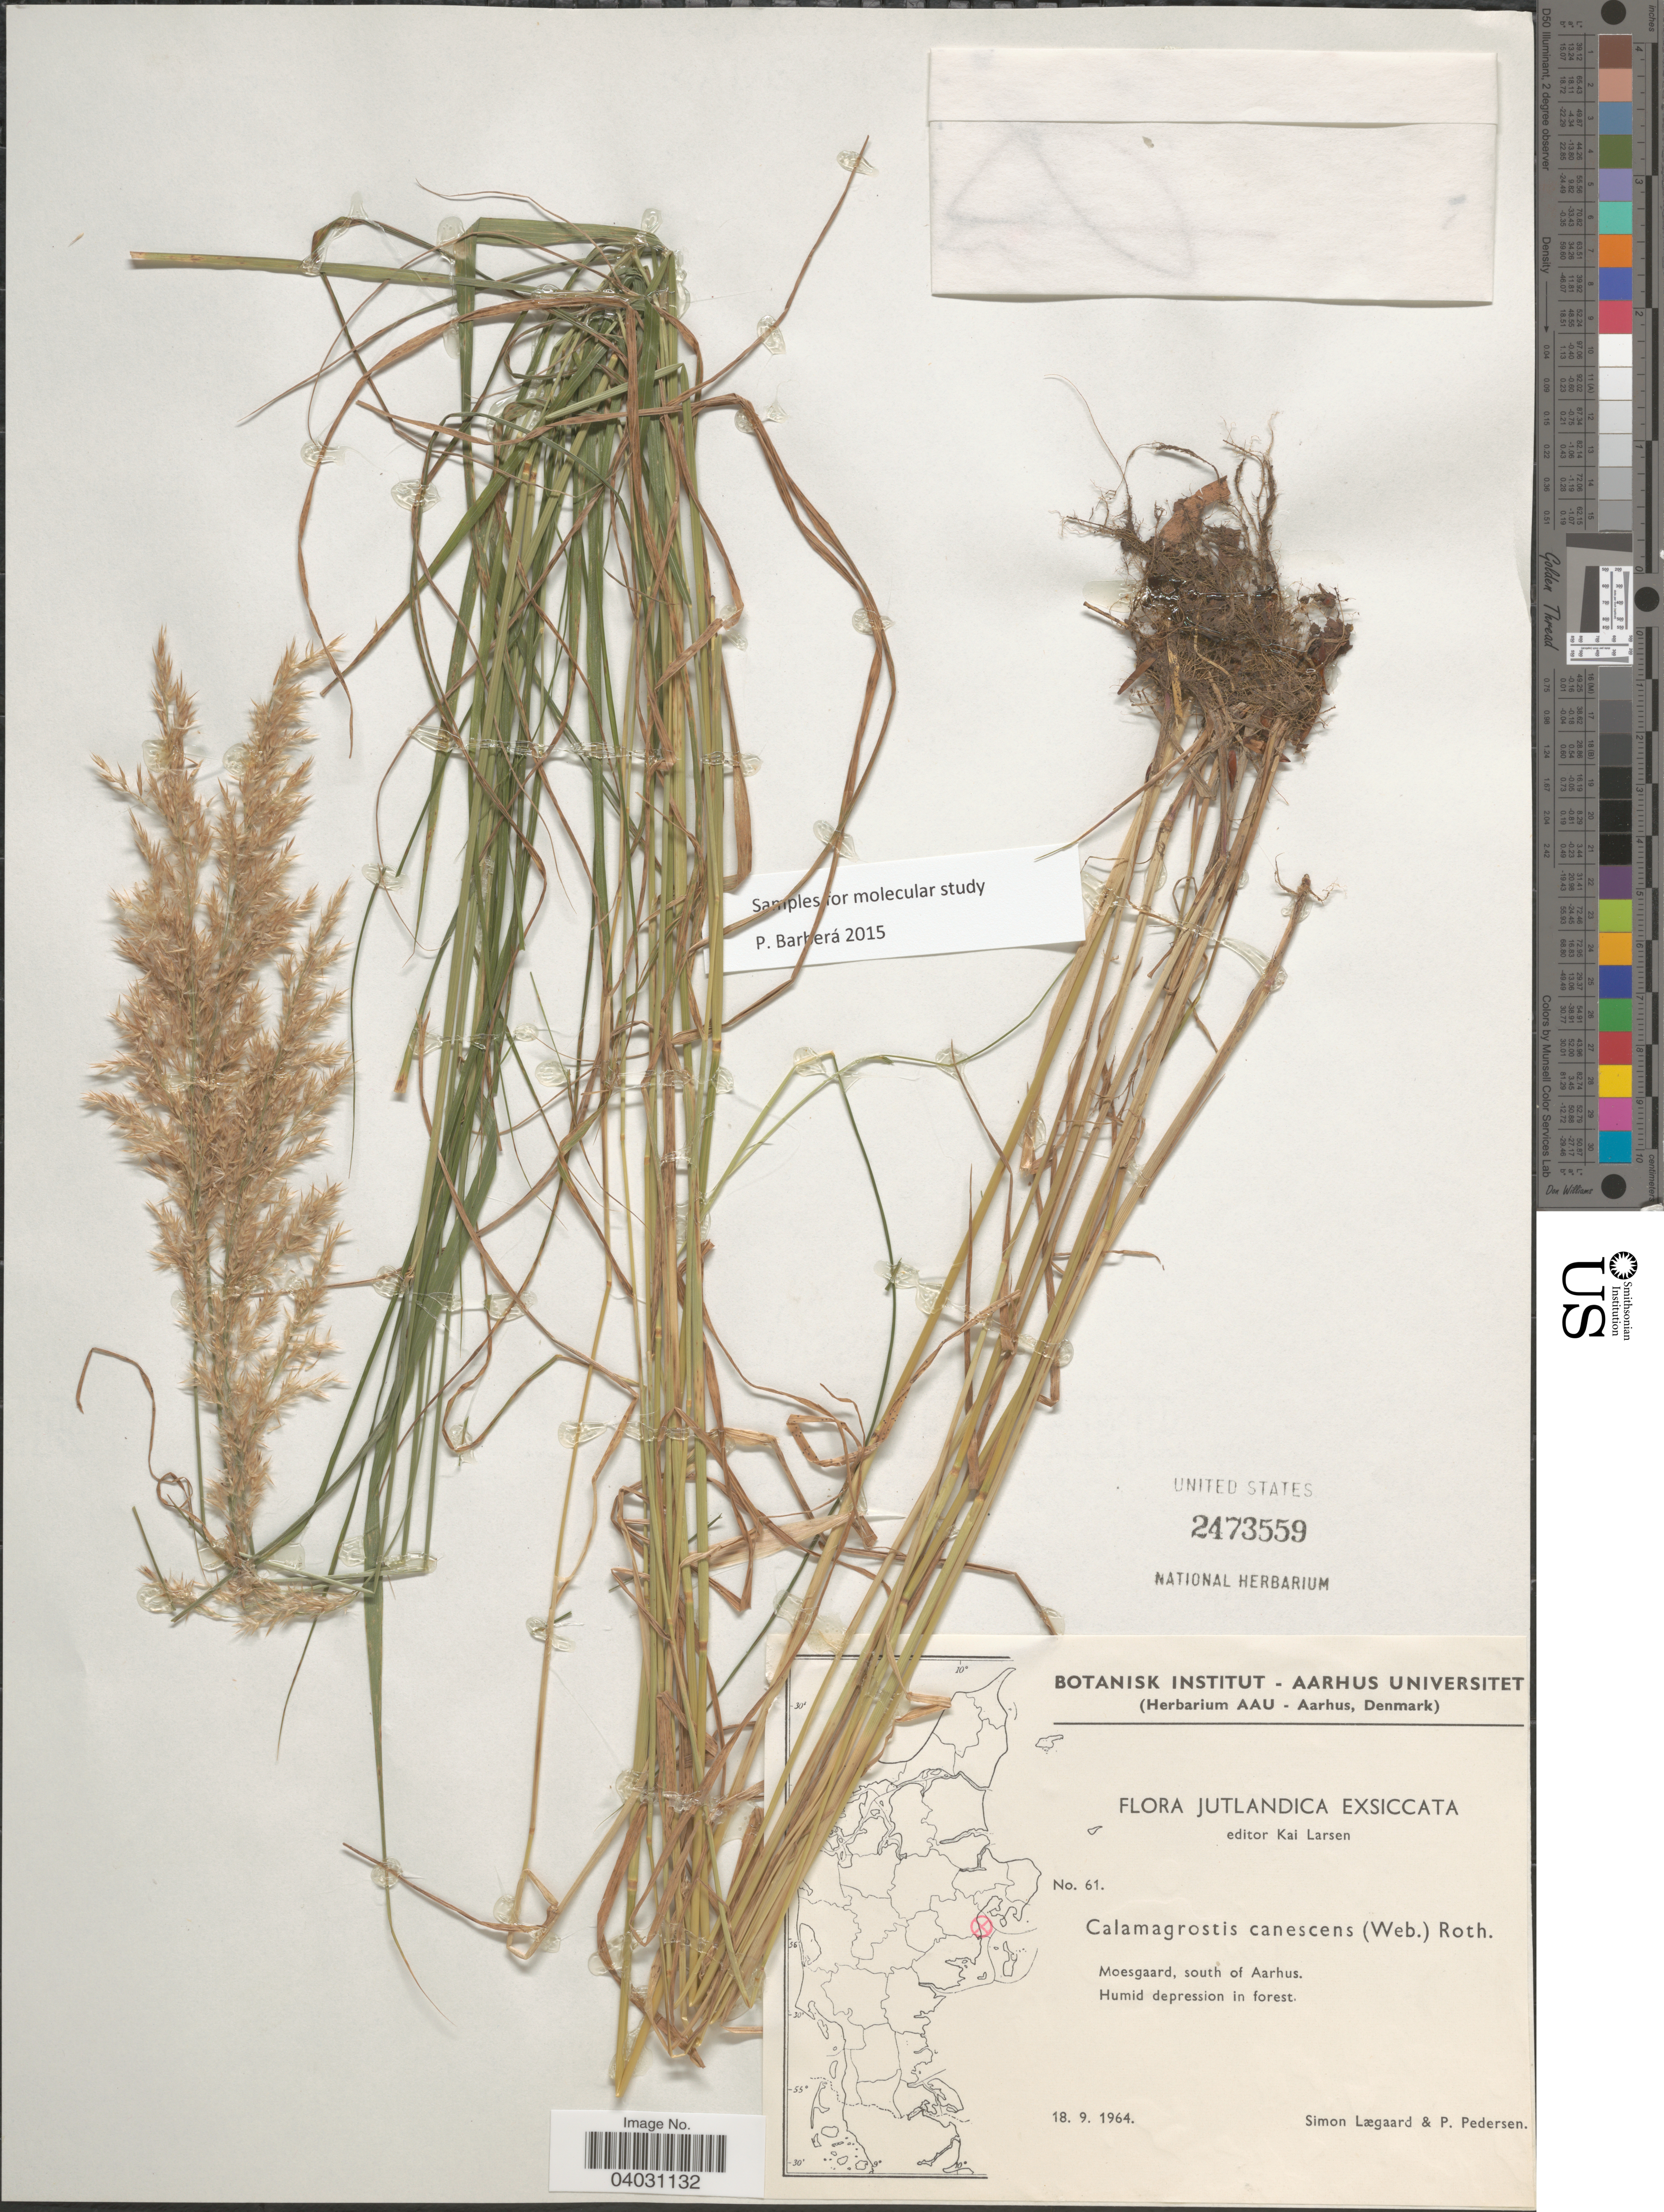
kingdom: Plantae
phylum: Tracheophyta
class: Liliopsida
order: Poales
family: Poaceae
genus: Calamagrostis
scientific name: Calamagrostis canescens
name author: (G.H. Weber) Roth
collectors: S. Lægaard & P. Pedersen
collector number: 61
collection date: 1964-09-18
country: Denmark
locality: Jutlandica. Moesgaard, south of Aarhus.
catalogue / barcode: US 2473559